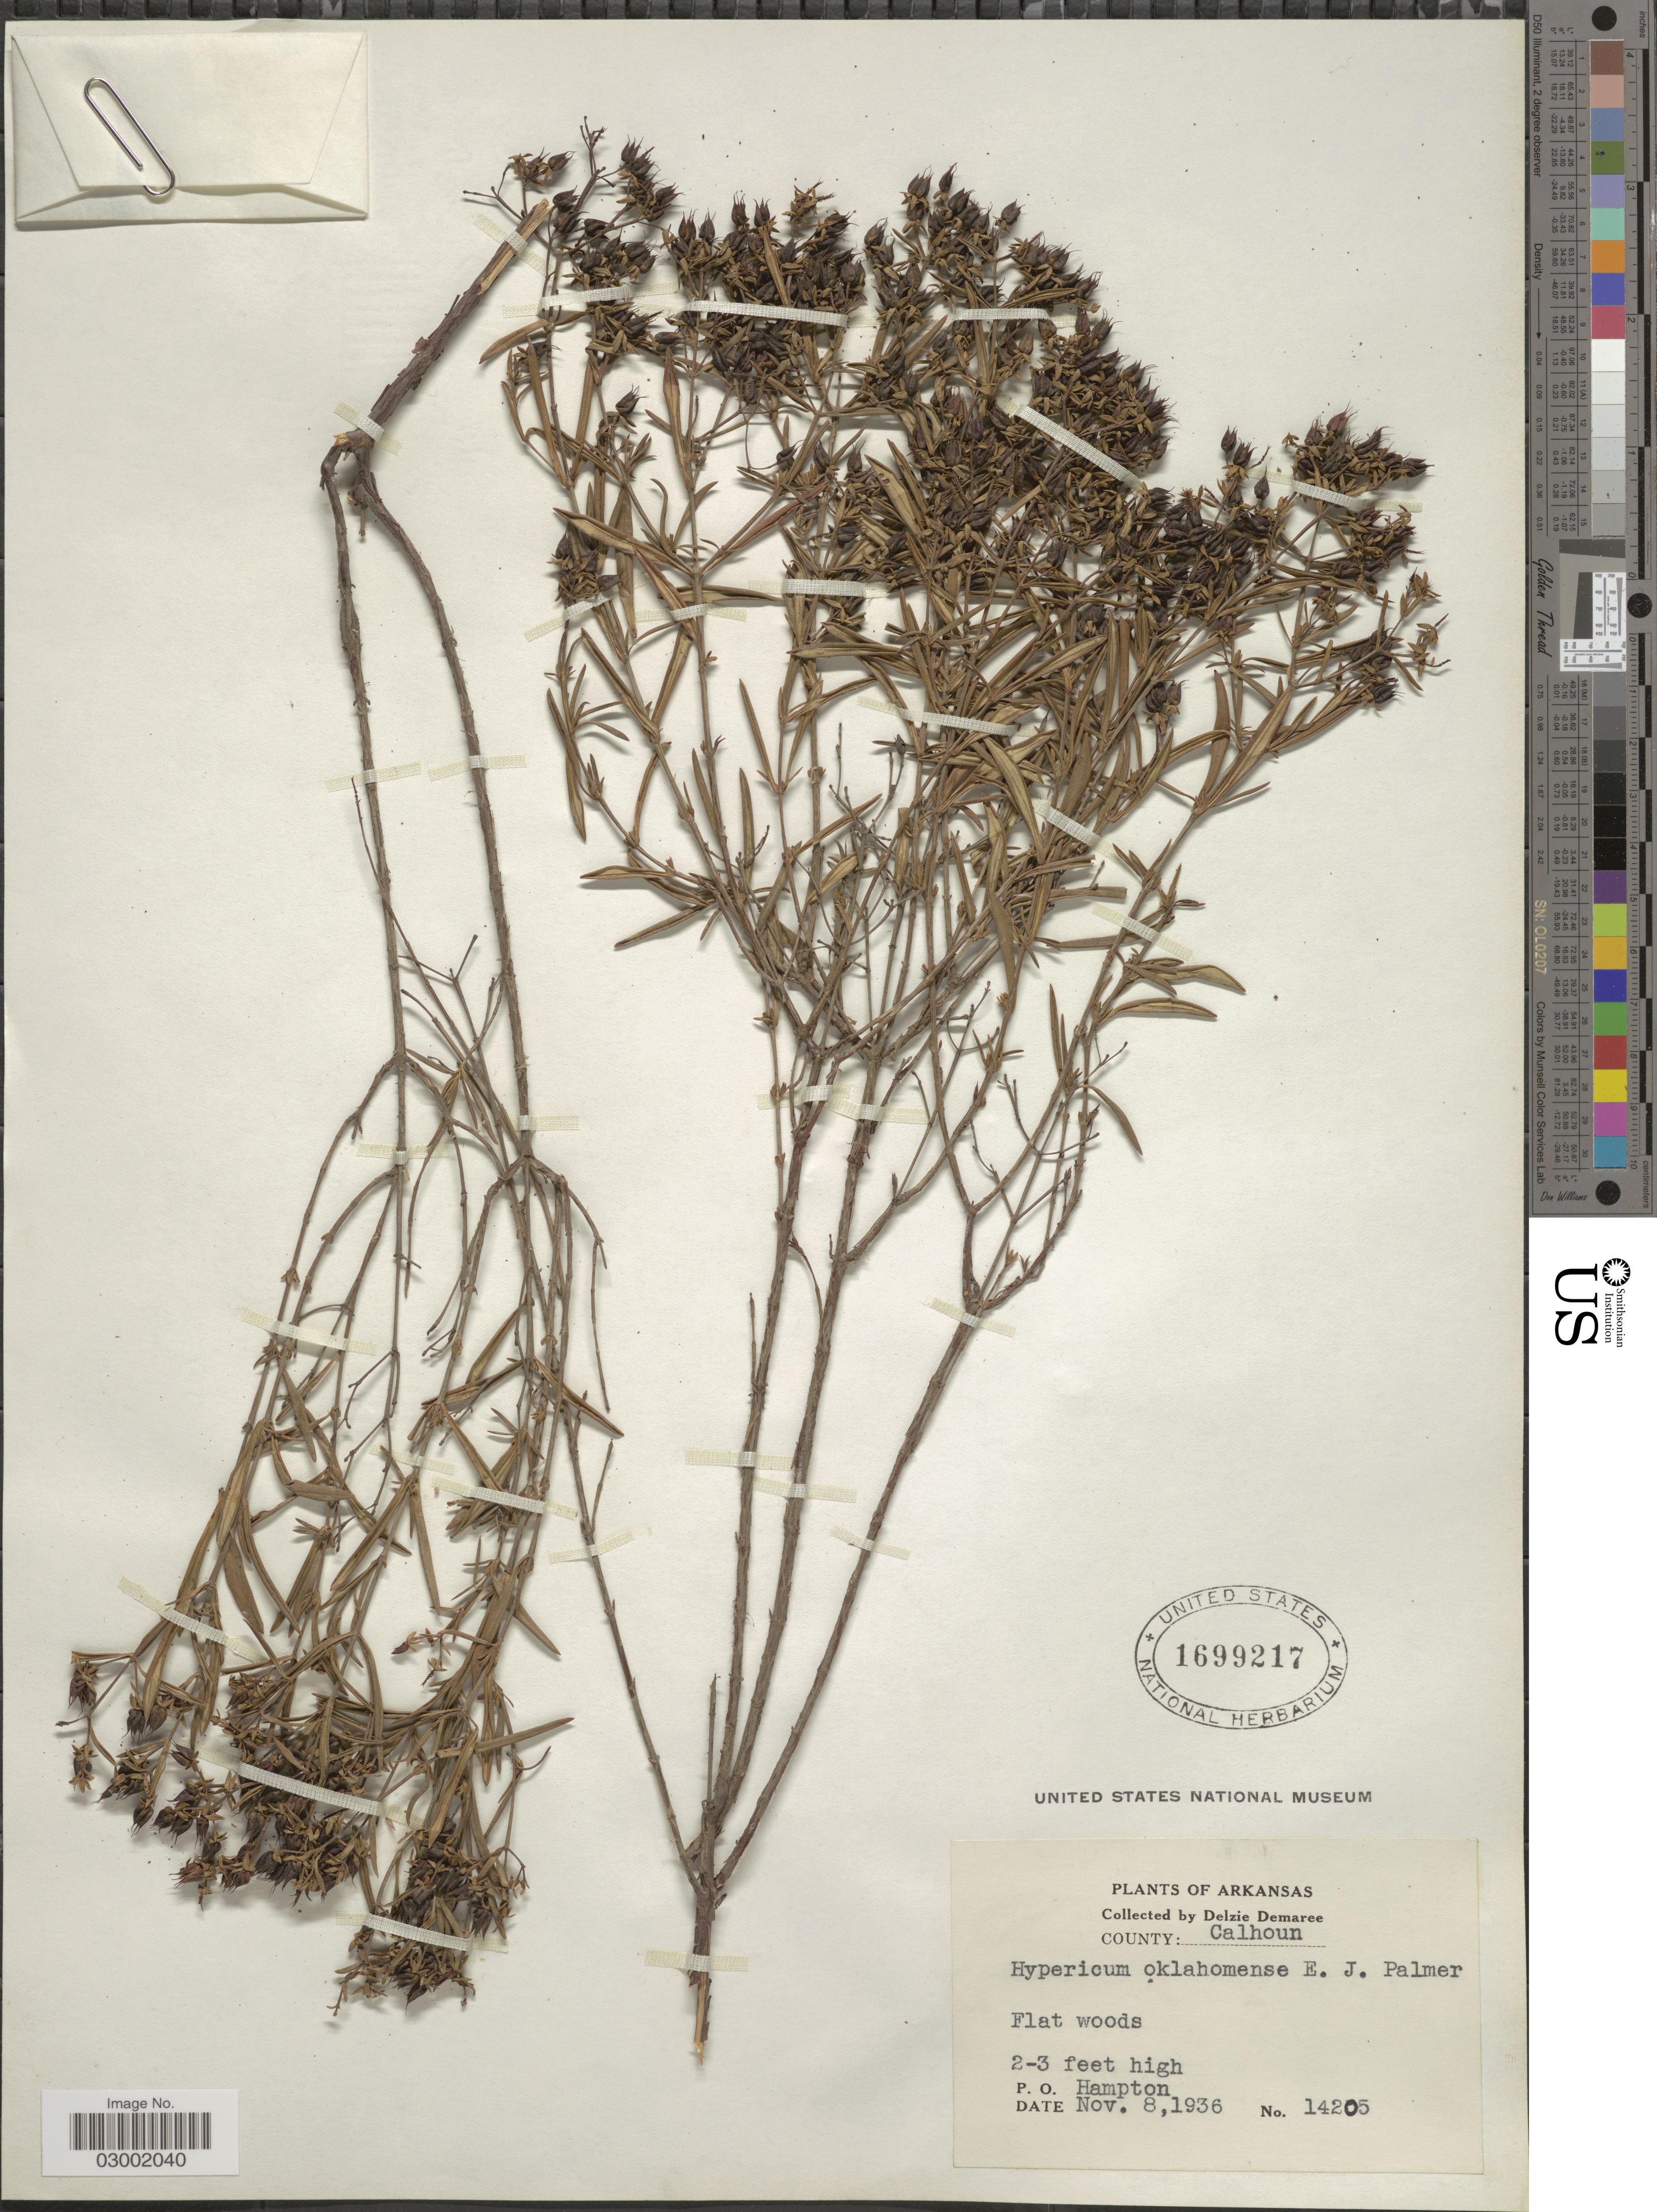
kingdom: Plantae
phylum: Tracheophyta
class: Magnoliopsida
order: Malpighiales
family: Hypericaceae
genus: Hypericum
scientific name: Hypericum oklahomense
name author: E.J. Palmer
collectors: D. Demaree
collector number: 14205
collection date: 1936-11-08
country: United States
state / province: Arkansas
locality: County: Calhoun. P.O. Hampton.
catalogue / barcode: US 1699217